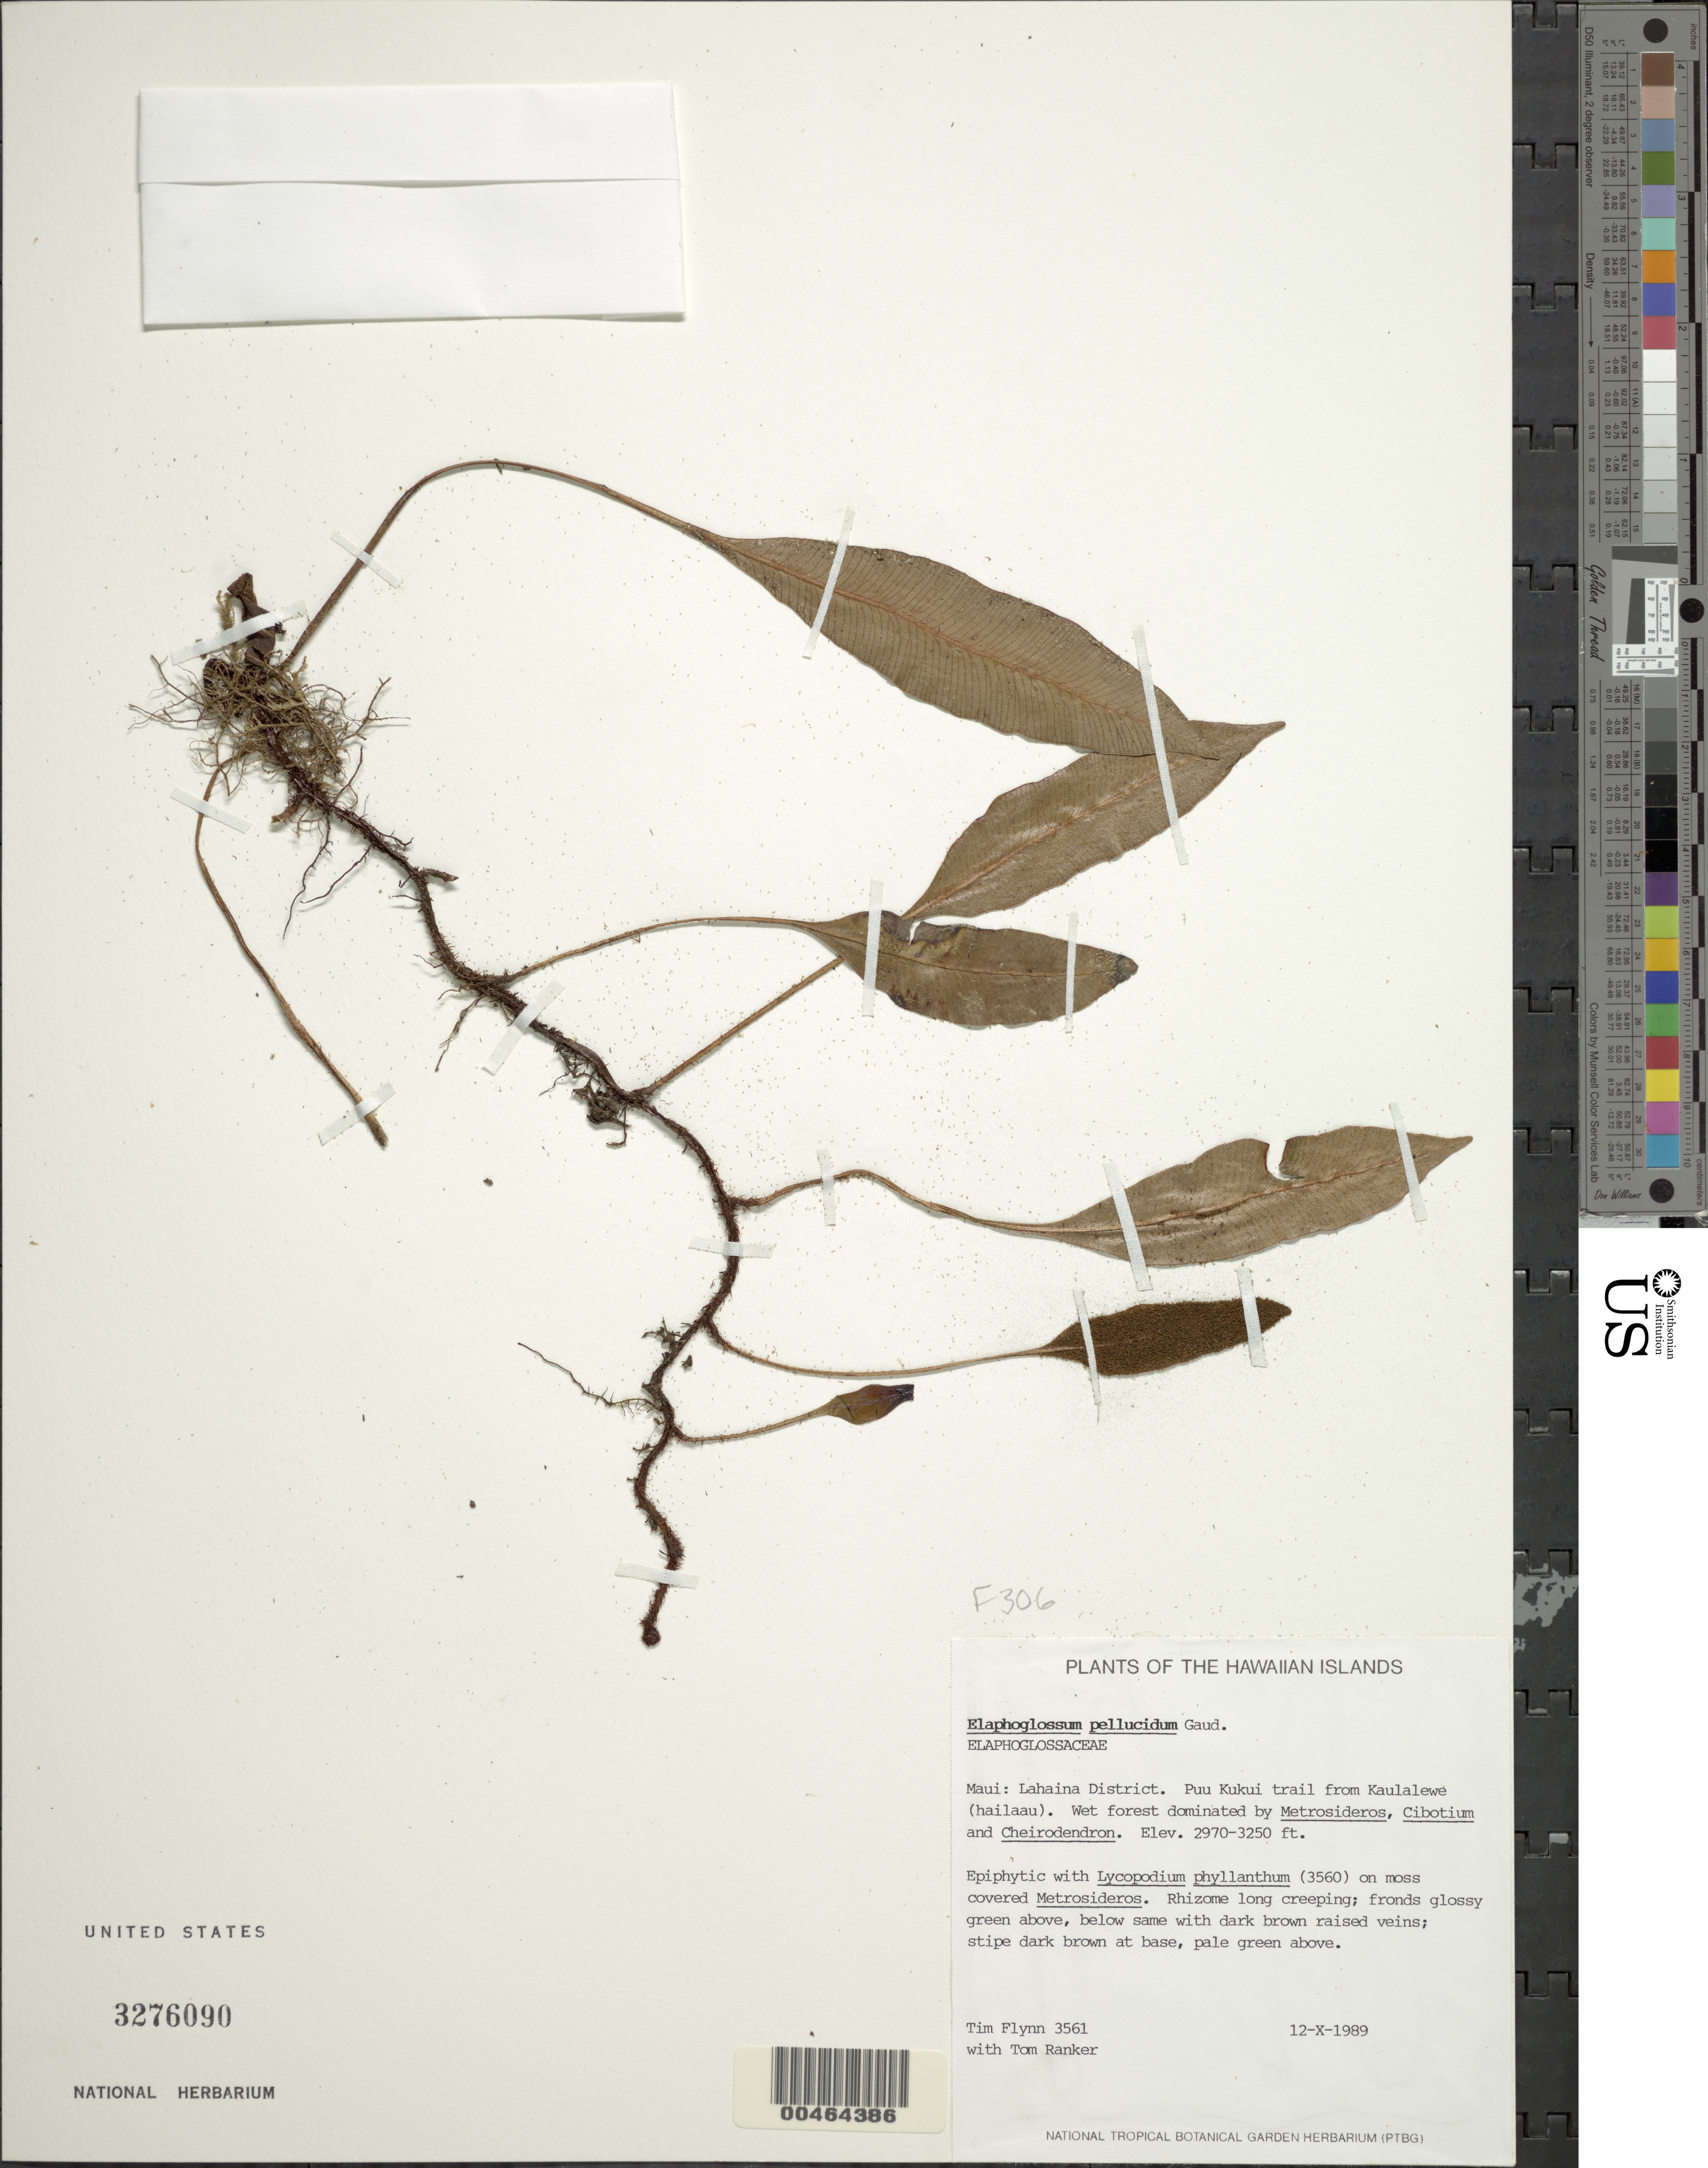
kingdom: Plantae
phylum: Tracheophyta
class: Polypodiopsida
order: Polypodiales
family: Dryopteridaceae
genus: Elaphoglossum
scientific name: Elaphoglossum pellucidum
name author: Gaudich.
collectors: T. W. Flynn & T. A. Ranker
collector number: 3561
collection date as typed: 12 Oct 1989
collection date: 1989-10-12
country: United States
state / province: Hawaii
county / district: Maui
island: Maui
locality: Lahaina District. Puu Kukui trail from Kaulalewe (Hailaau).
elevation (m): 905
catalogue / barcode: US 3276090